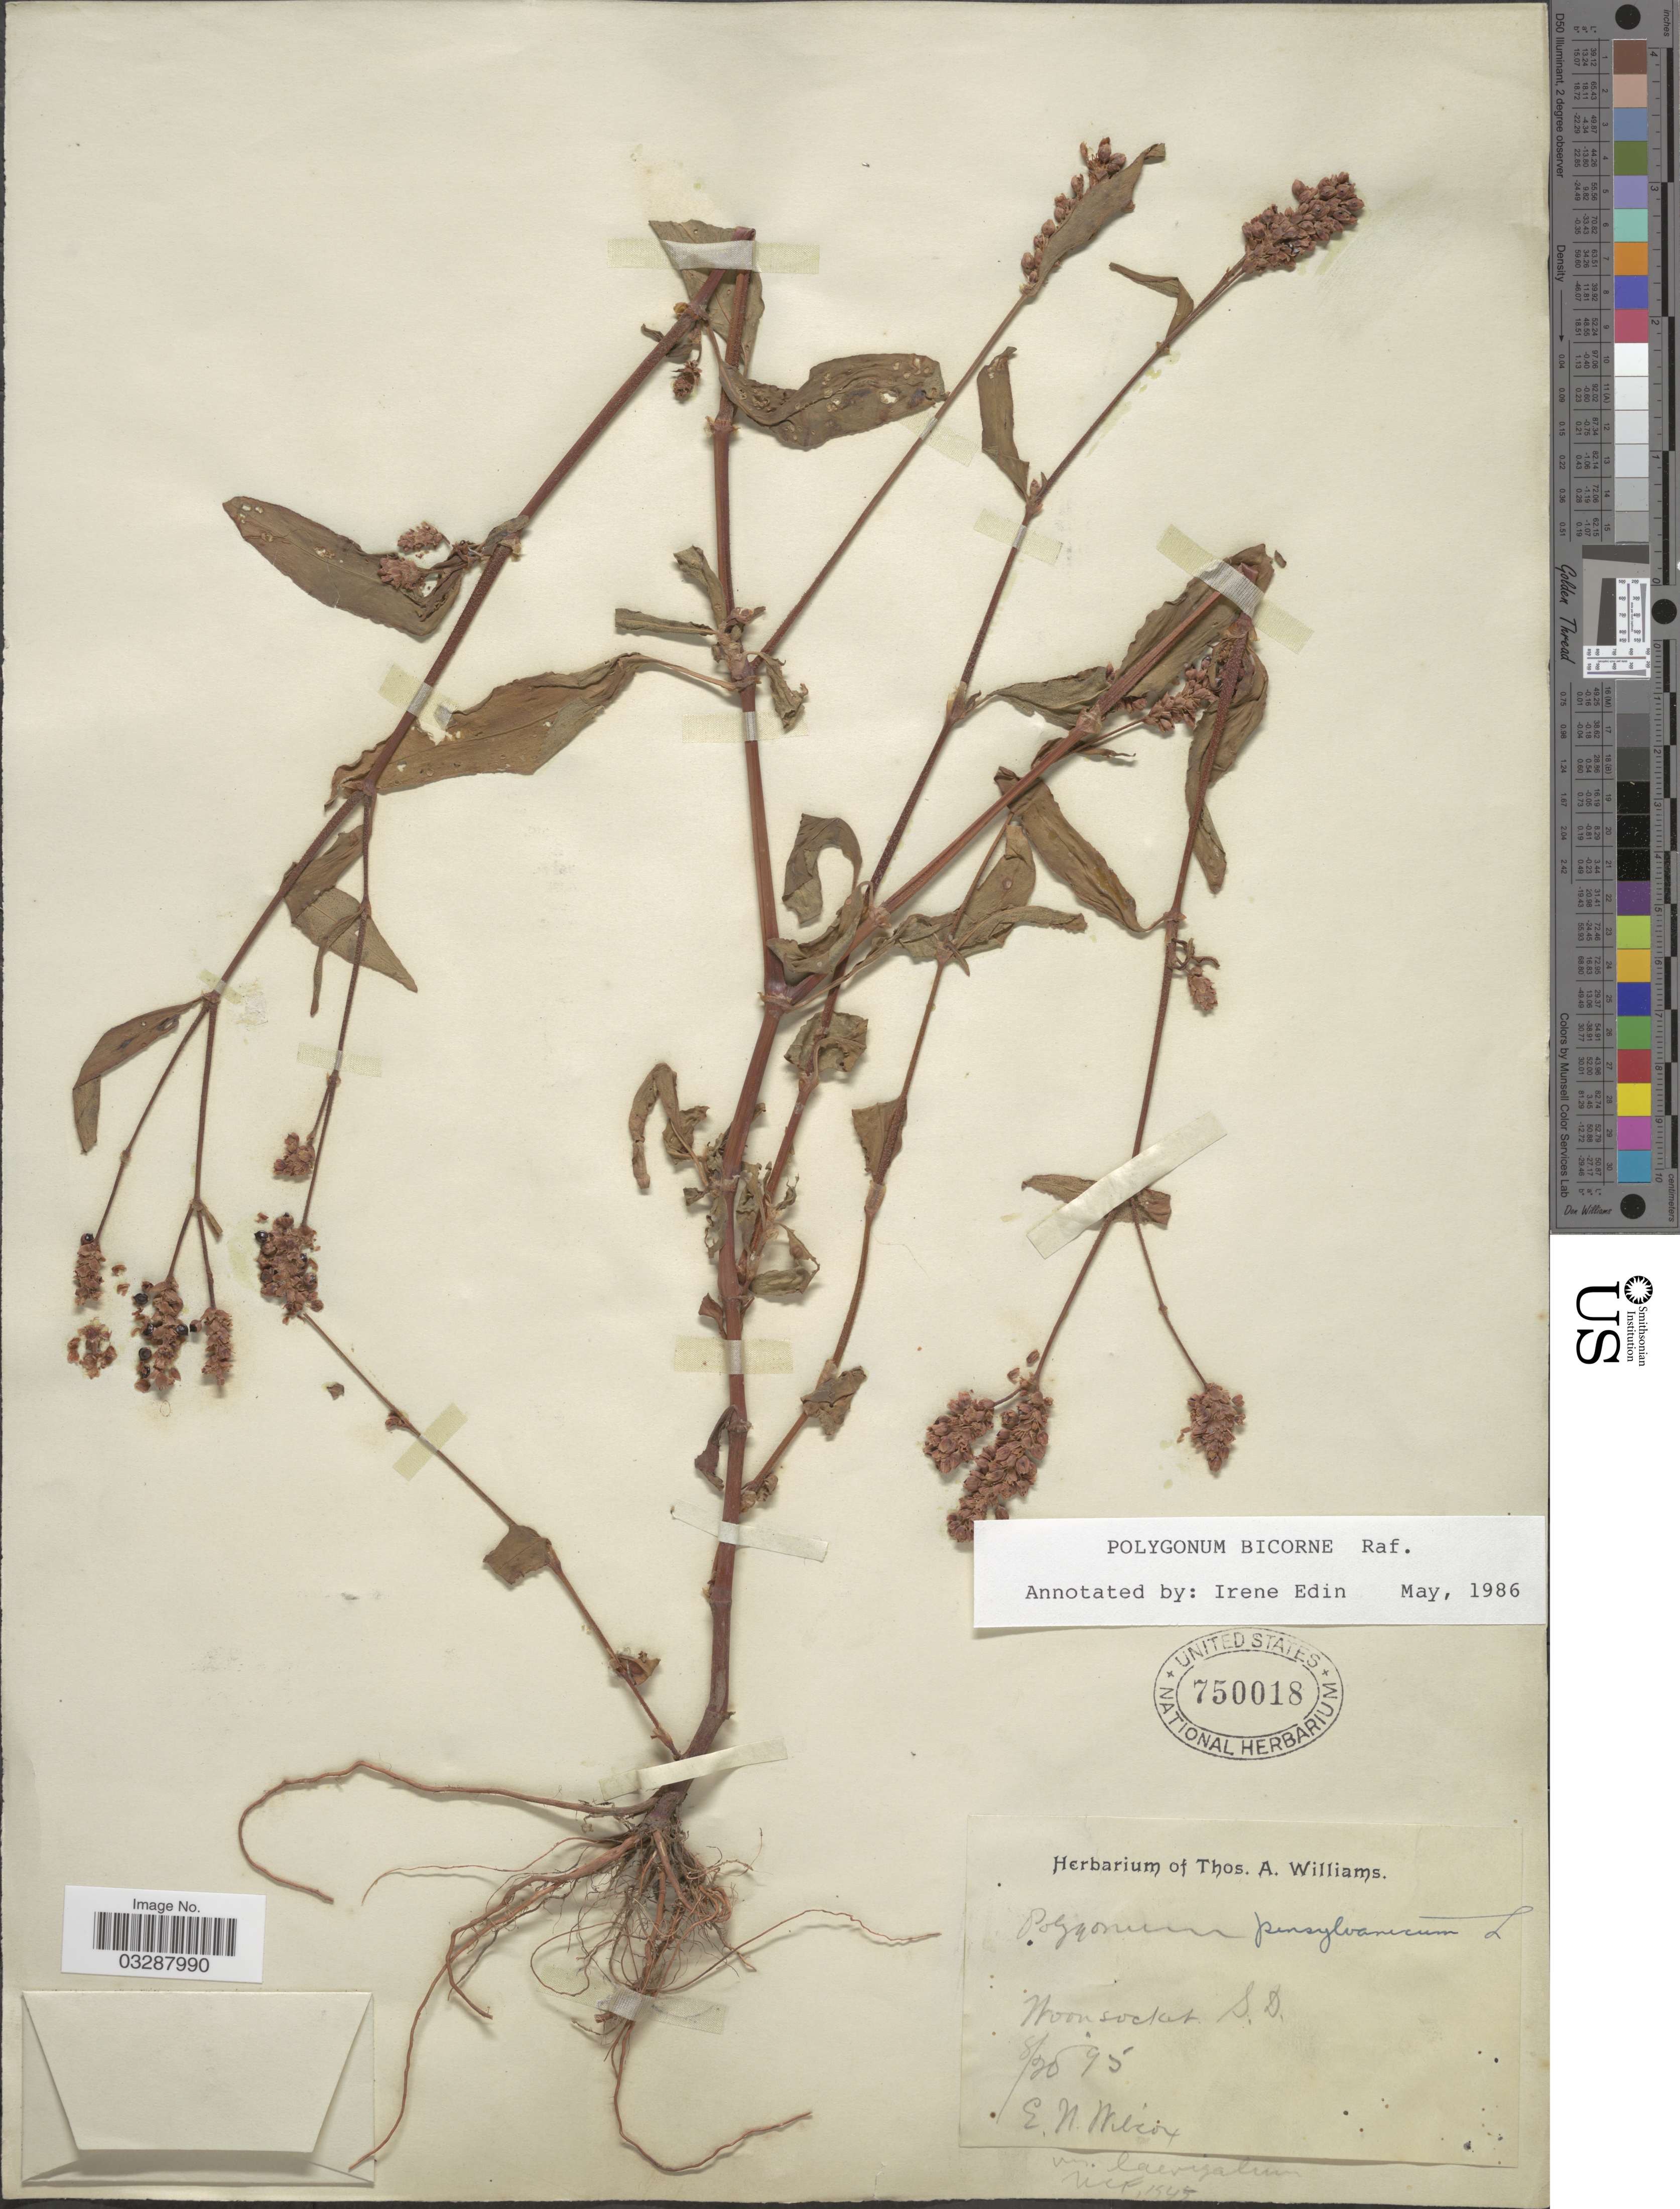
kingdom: Plantae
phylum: Tracheophyta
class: Magnoliopsida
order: Caryophyllales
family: Polygonaceae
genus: Persicaria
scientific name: Persicaria bicornis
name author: (Raf.) Nieuwl.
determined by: Atha, D. E.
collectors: E. Wilcox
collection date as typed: Transcribed d/m/y: 20/8/95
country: United States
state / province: South Dakota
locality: Woonsocket.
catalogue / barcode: US 750018